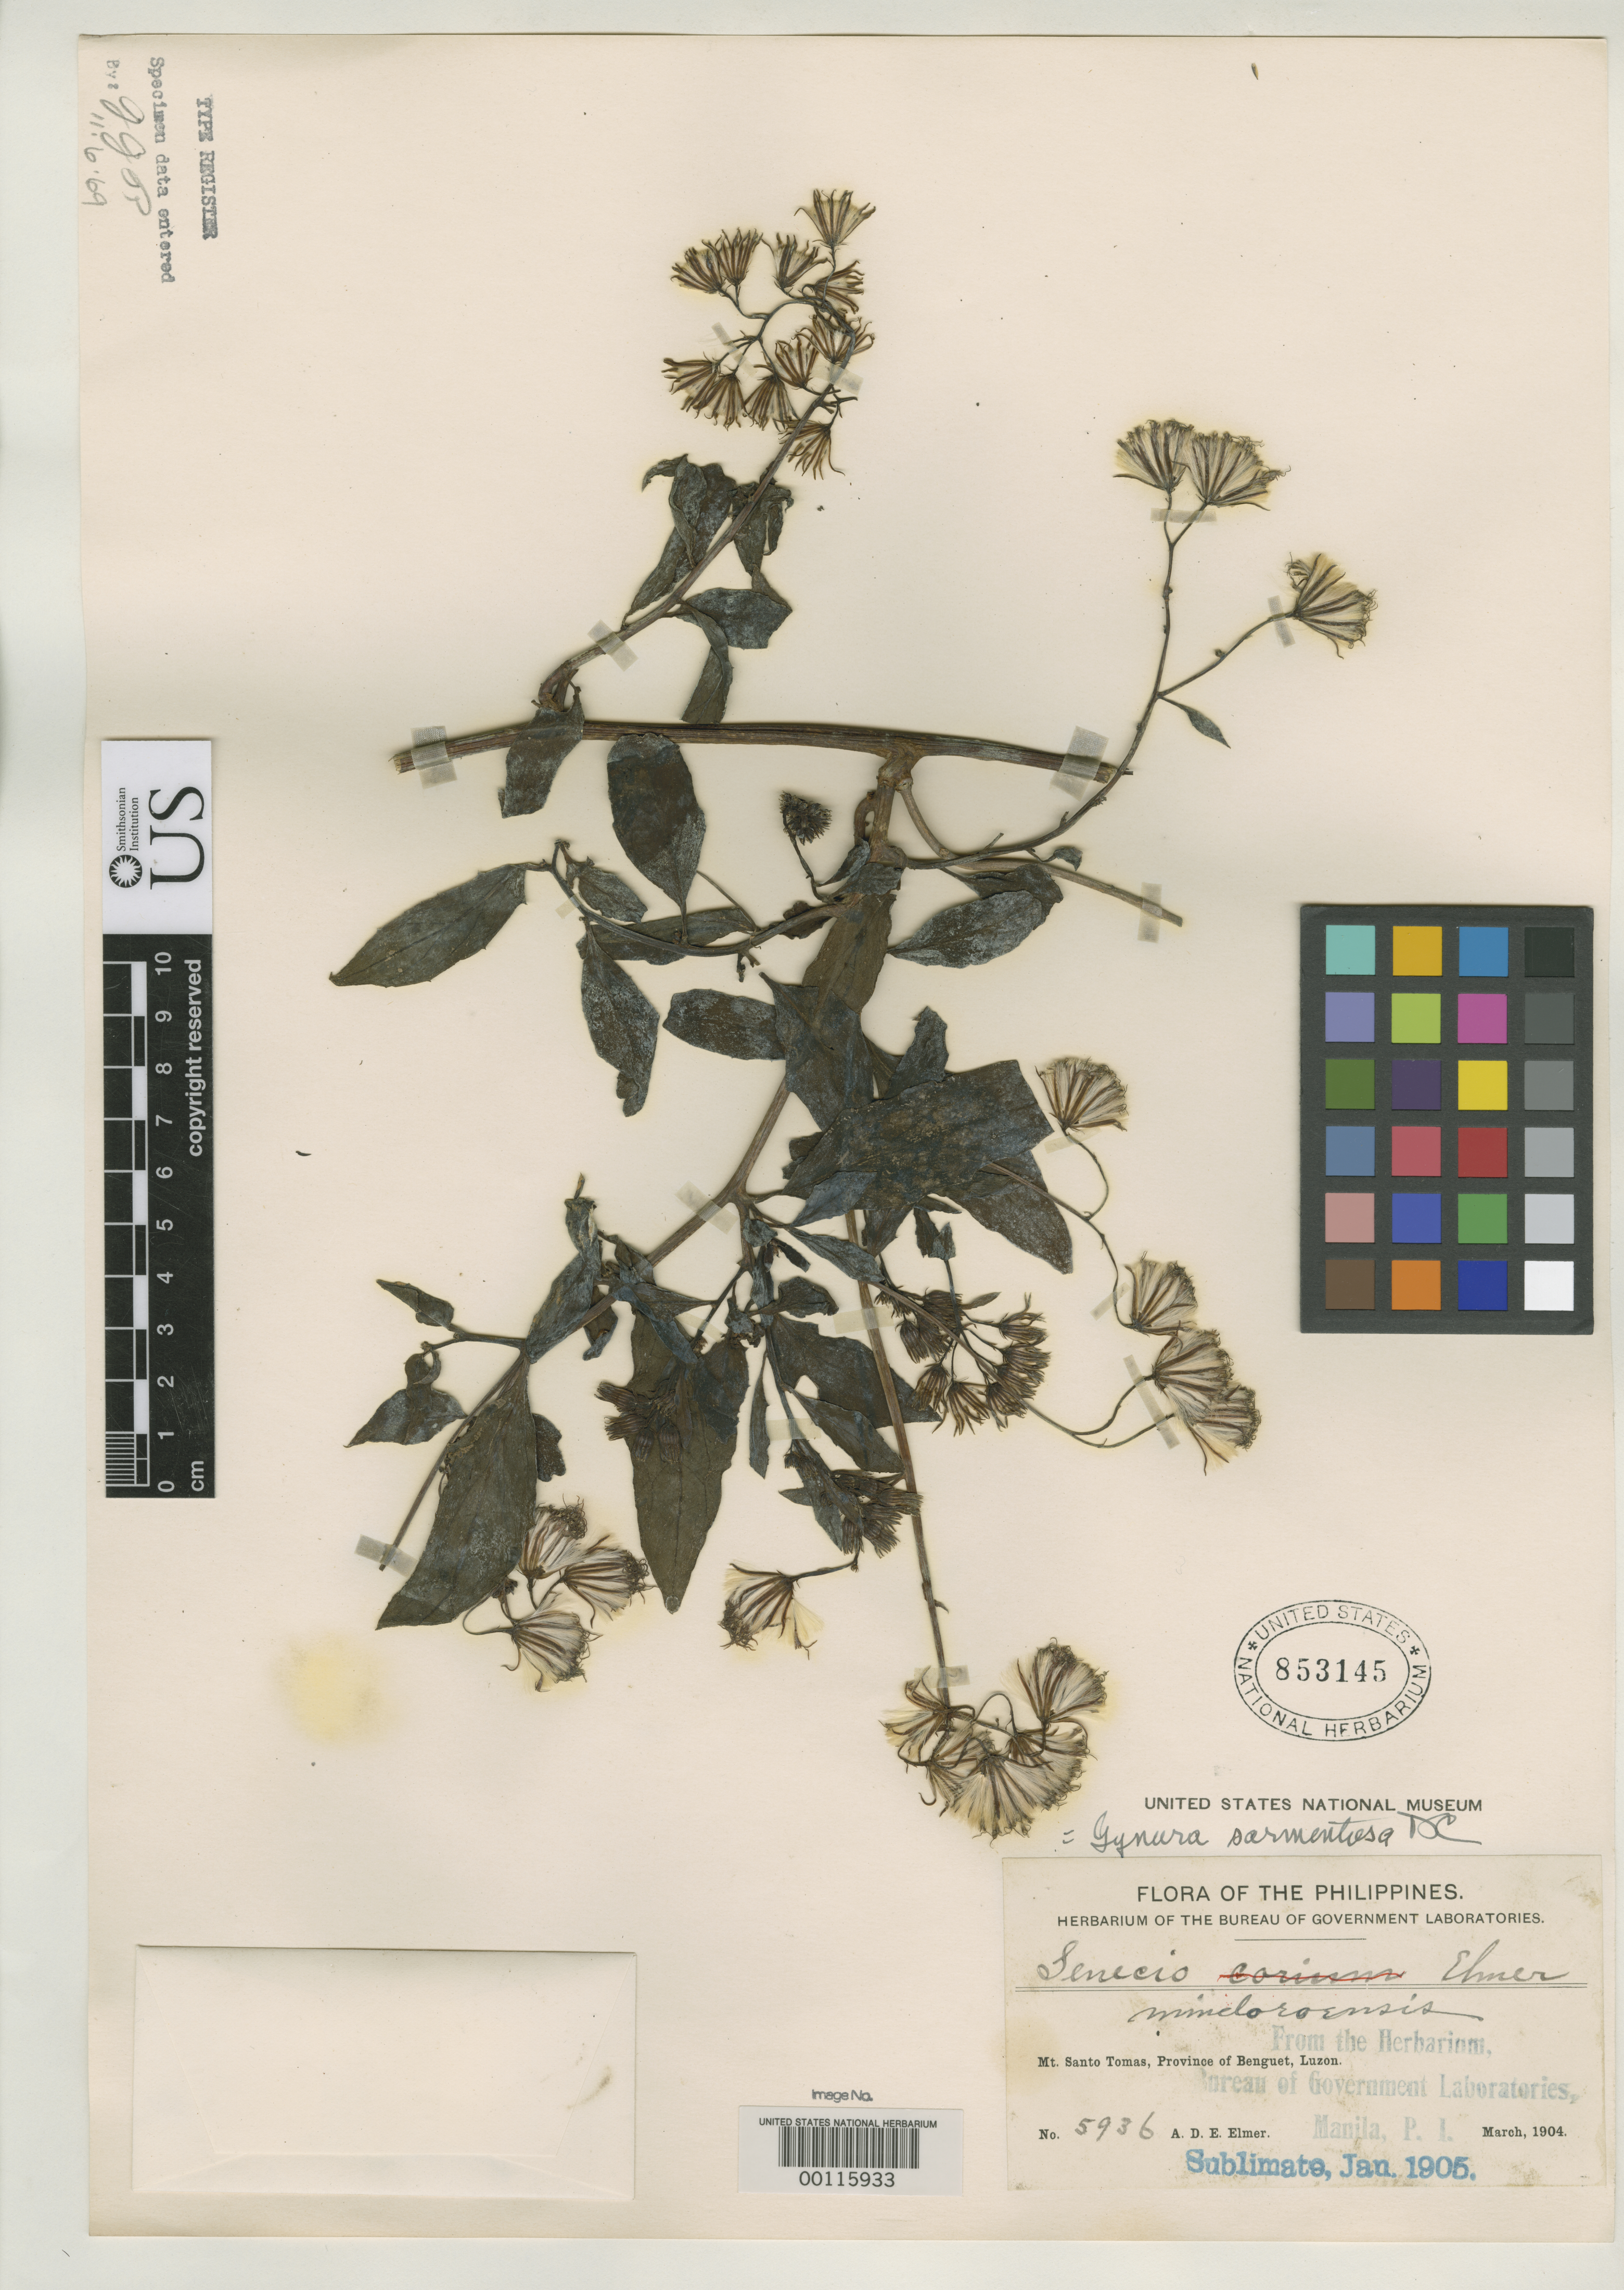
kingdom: Plantae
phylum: Tracheophyta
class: Magnoliopsida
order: Asterales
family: Asteraceae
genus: Senecio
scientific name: Senecio mindoroensis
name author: Elmer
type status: Isotype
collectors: A. D. E. Elmer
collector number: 5936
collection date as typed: Mar 1904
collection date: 1904-03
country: Philippines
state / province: Cordillera (Administrative Region)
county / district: Benguet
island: Luzon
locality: Mt. Santo Tomas, near Baguio.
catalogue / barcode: US 853145